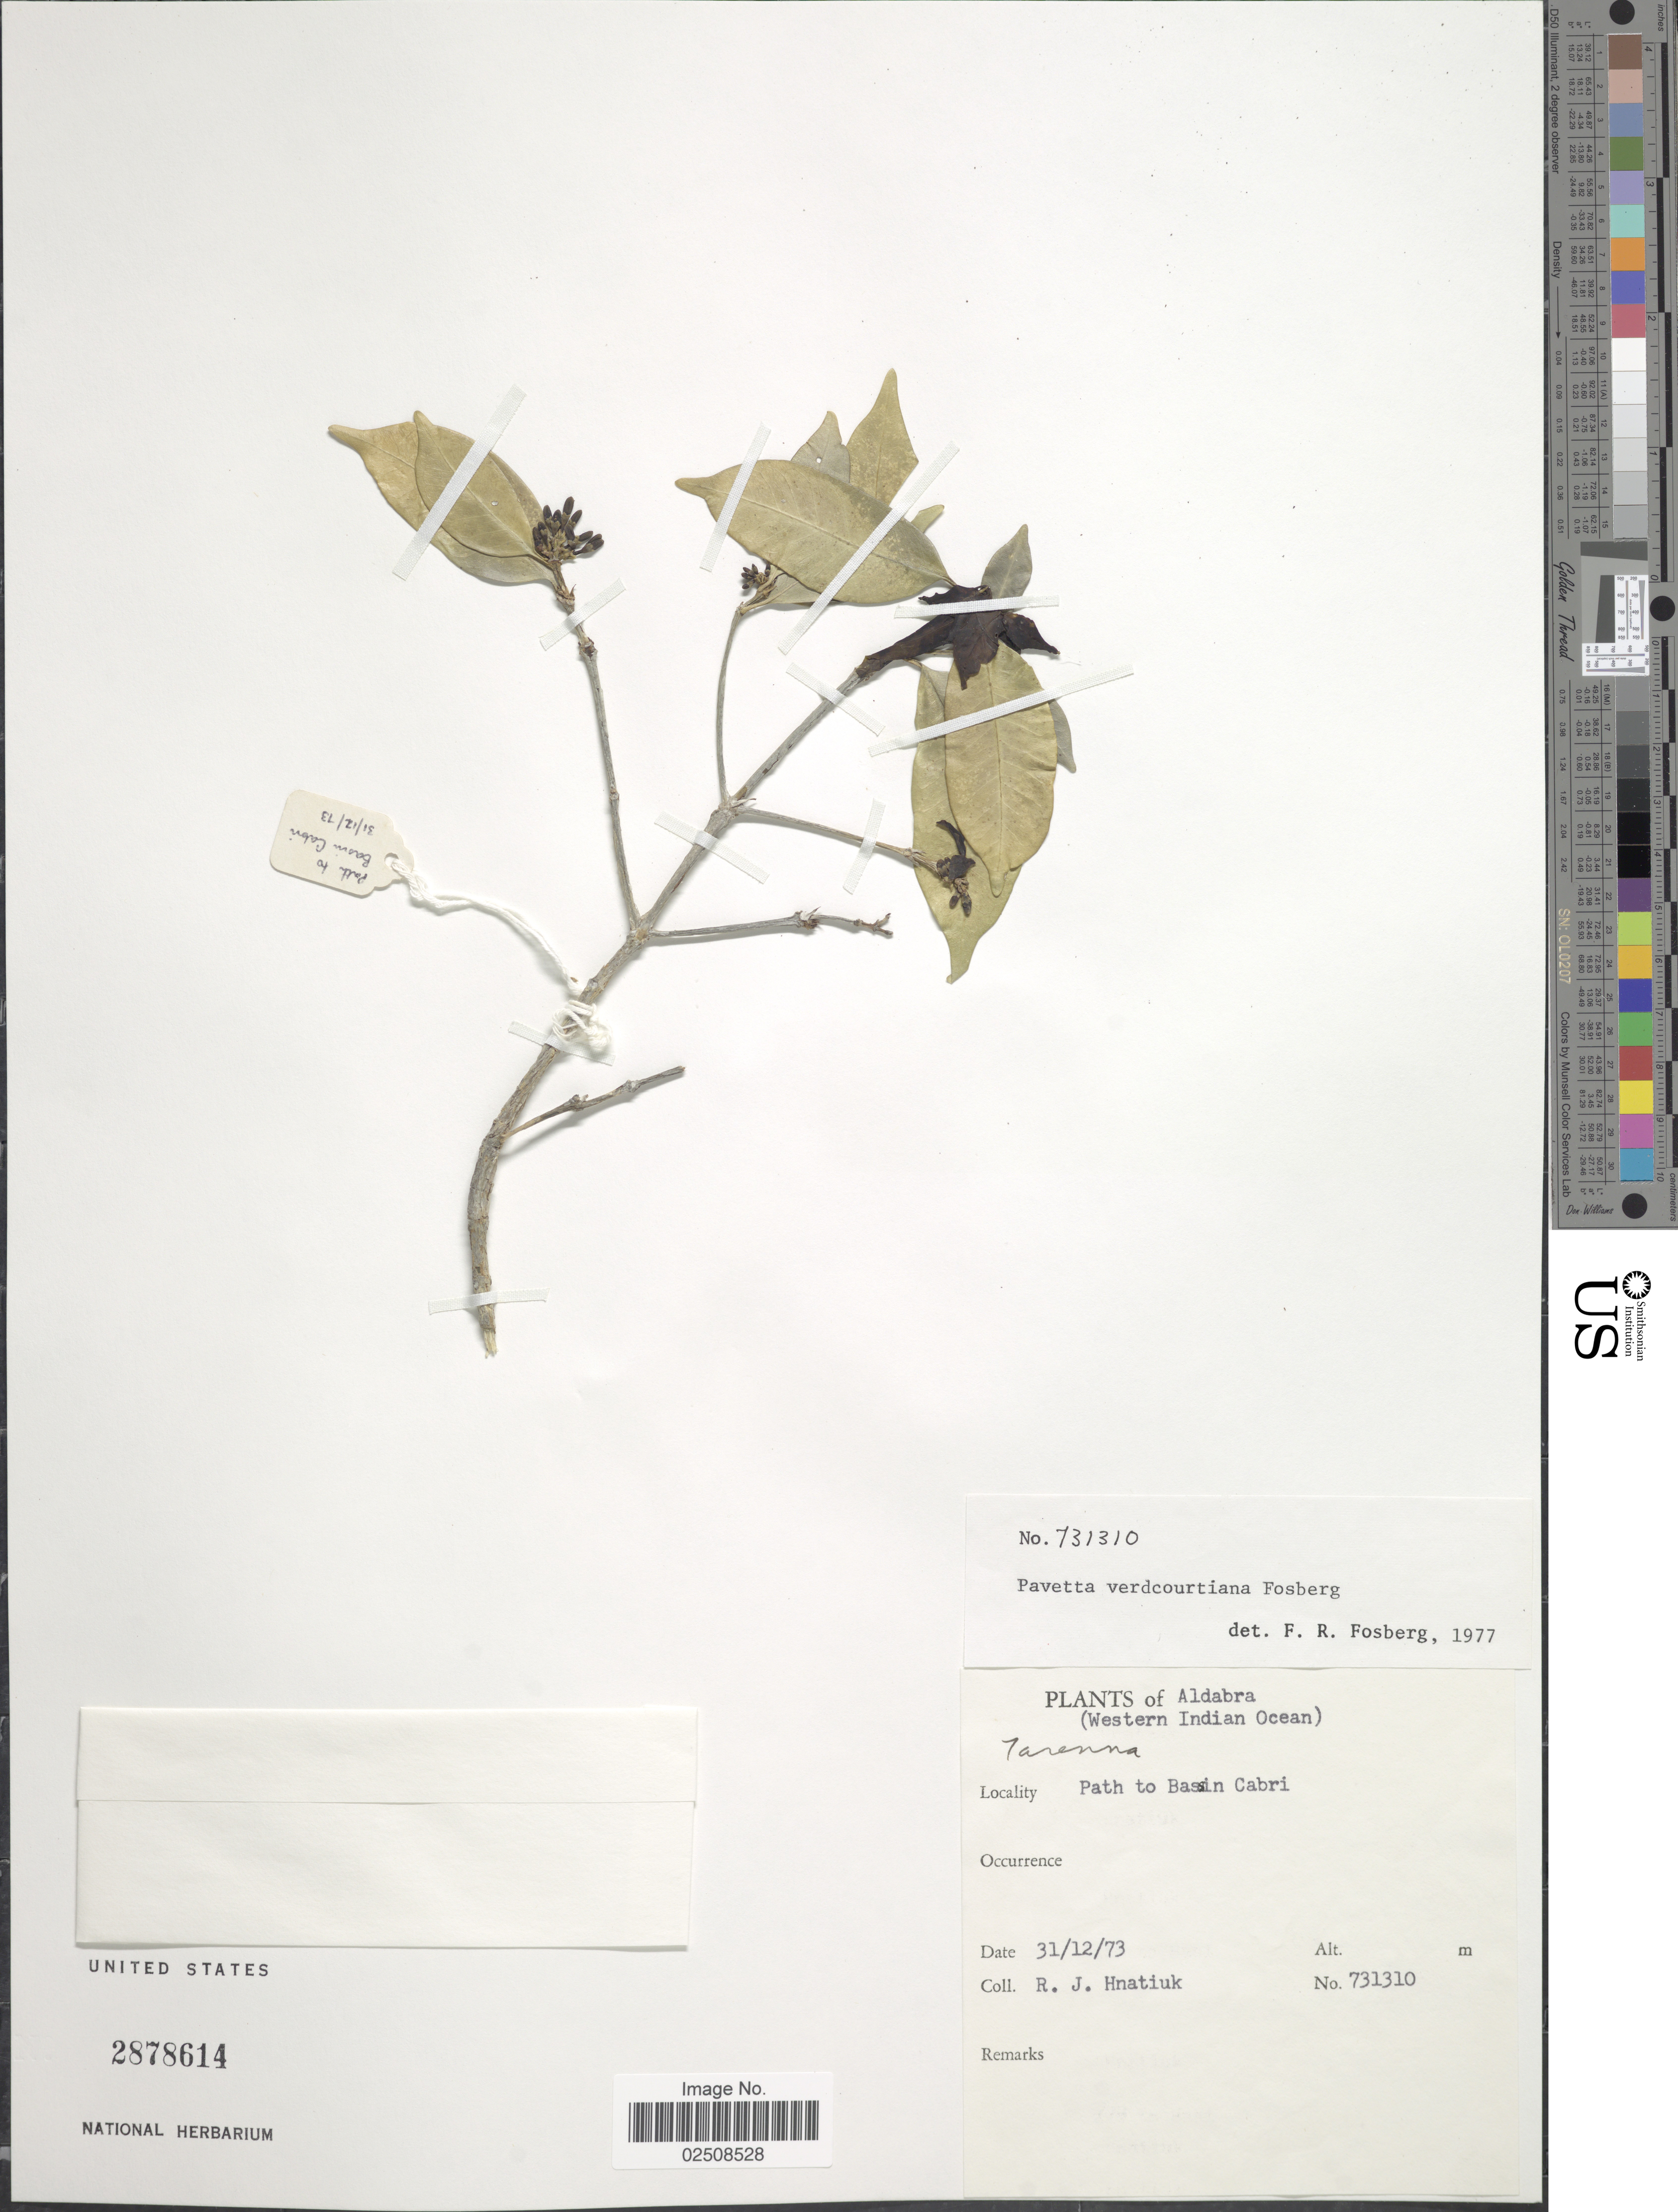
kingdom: Plantae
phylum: Tracheophyta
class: Magnoliopsida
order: Gentianales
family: Rubiaceae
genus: Tarenna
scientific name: Tarenna madagascariensis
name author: (Ten.) I.M. Turner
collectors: R. Hnatiuk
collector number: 731310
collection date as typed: Transcribed d/m/y: 31/12/73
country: Seychelles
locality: Aldabra. (Western Indian Ocean). Path to Bassin Cabri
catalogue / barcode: US 2878614